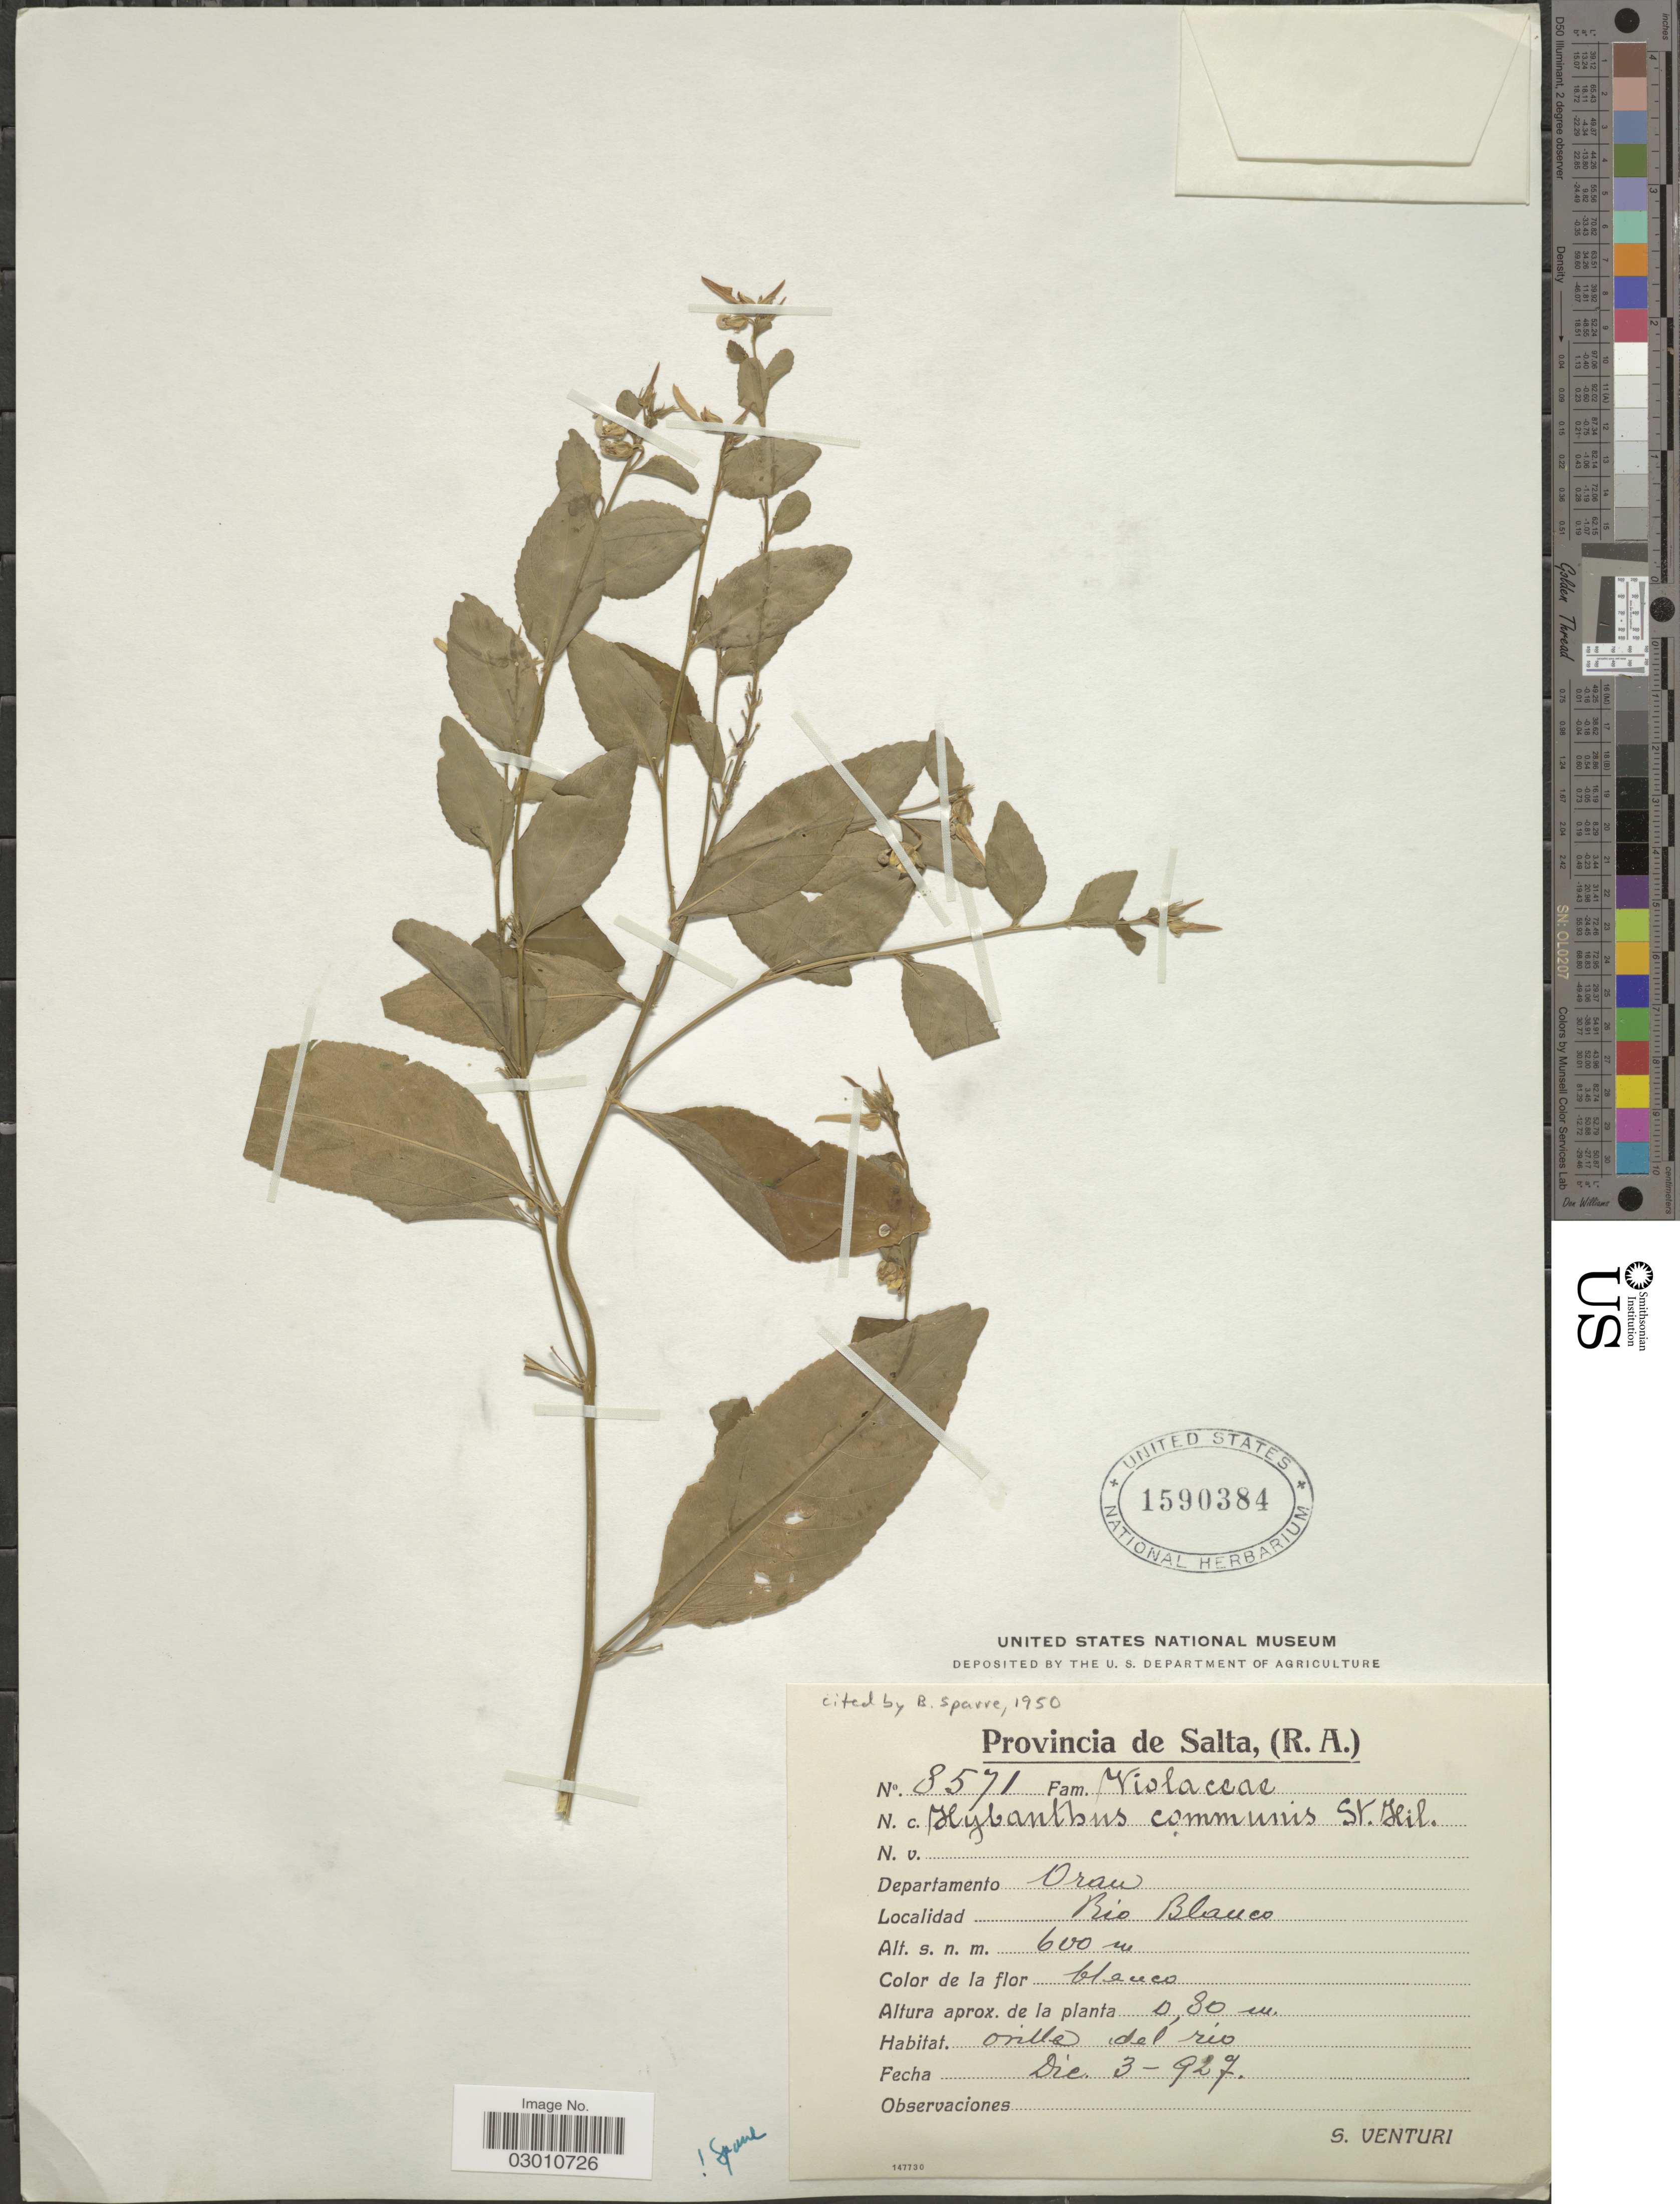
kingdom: Plantae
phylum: Tracheophyta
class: Magnoliopsida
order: Malpighiales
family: Violaceae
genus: Pombalia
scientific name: Pombalia communis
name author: (A. St.-Hil.) Paula-Souza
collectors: S. Venturi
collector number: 8571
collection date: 1927-12-03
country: Argentina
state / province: Salta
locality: Departamento Oran. Rio Blanco.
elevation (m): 600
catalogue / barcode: US 1590384